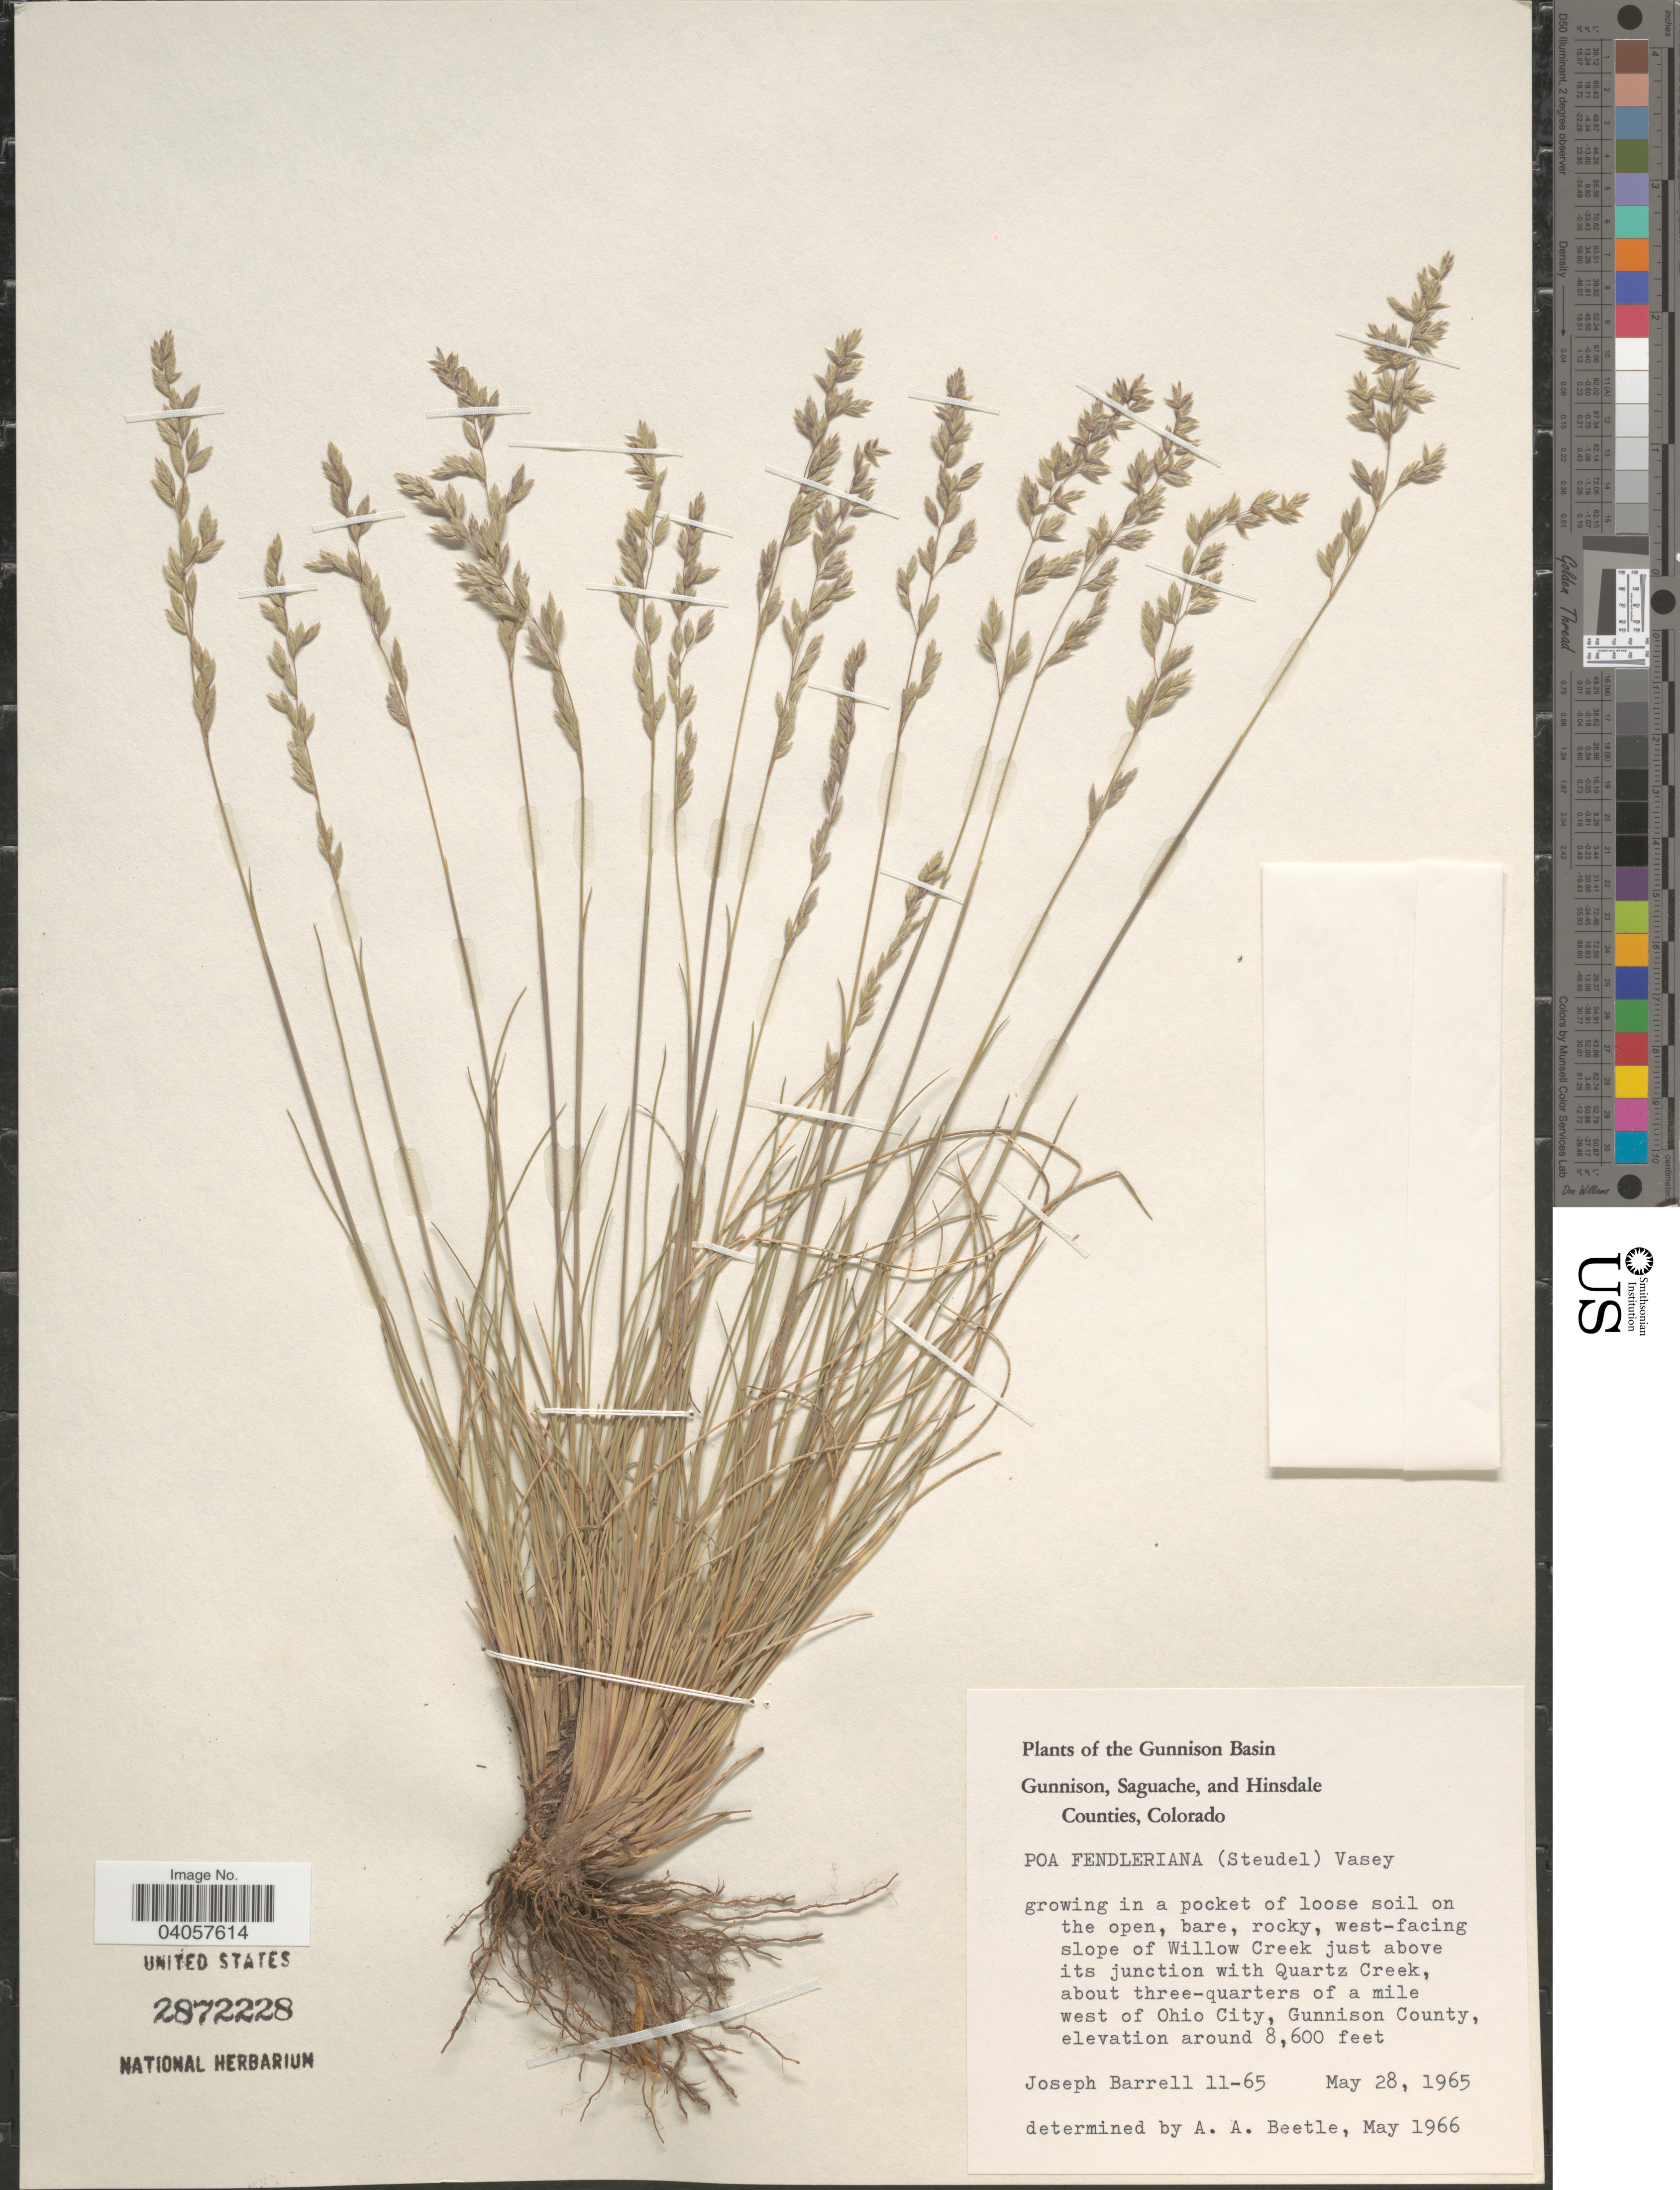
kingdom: Plantae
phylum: Tracheophyta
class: Liliopsida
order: Poales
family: Poaceae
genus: Poa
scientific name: Poa fendleriana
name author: (Steud.) Vasey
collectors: J. Barrell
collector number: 11-65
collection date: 1965-05-28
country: United States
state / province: Colorado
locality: The Gunnison Basin. west-facing slope of Willow Creek just above its junction with Quartz Creek, about three-quarters of a mile west of Ohio City, Gunnison County.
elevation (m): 2621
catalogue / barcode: US 2872228